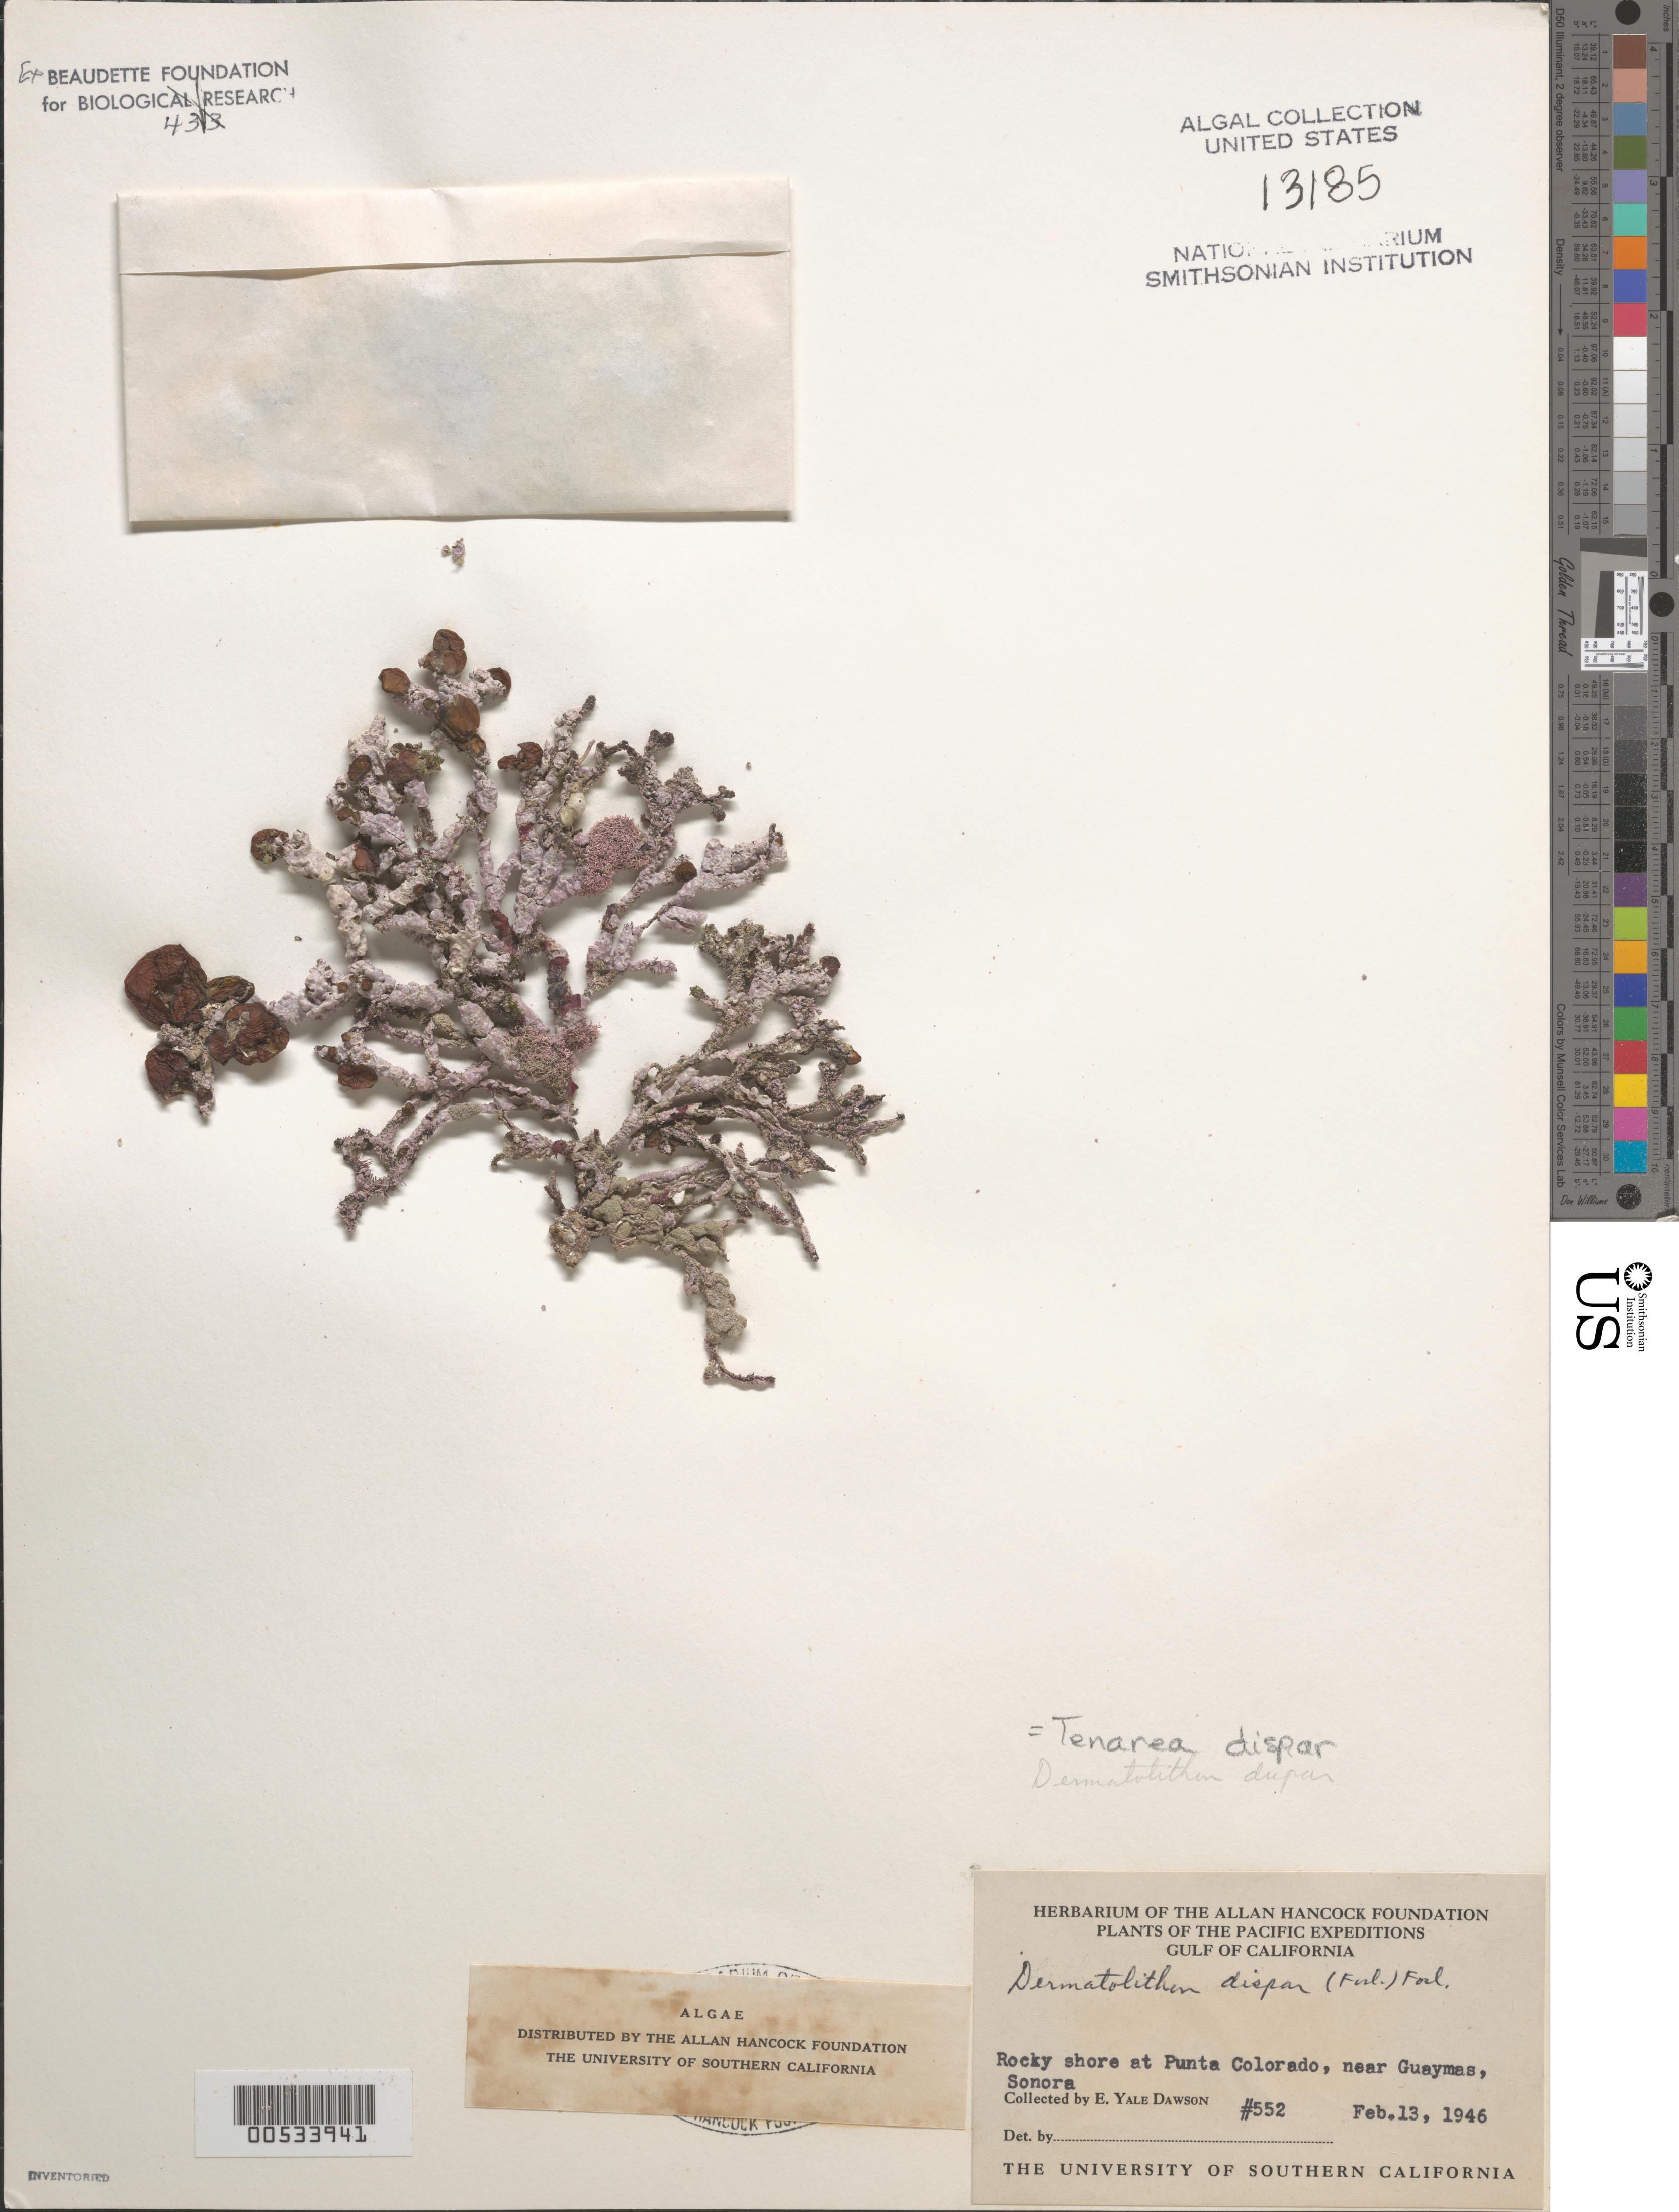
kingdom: Plantae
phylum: Rhodophyta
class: Florideophyceae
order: Corallinales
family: Lithophyllaceae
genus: Lithophyllum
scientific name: Lithophyllum dispar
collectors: E. Y. Dawson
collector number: EYD 552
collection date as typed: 13 Feb 1946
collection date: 1946-02-13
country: Mexico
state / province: Sonora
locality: Punta Colorado, near Guaymas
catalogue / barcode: US 13185